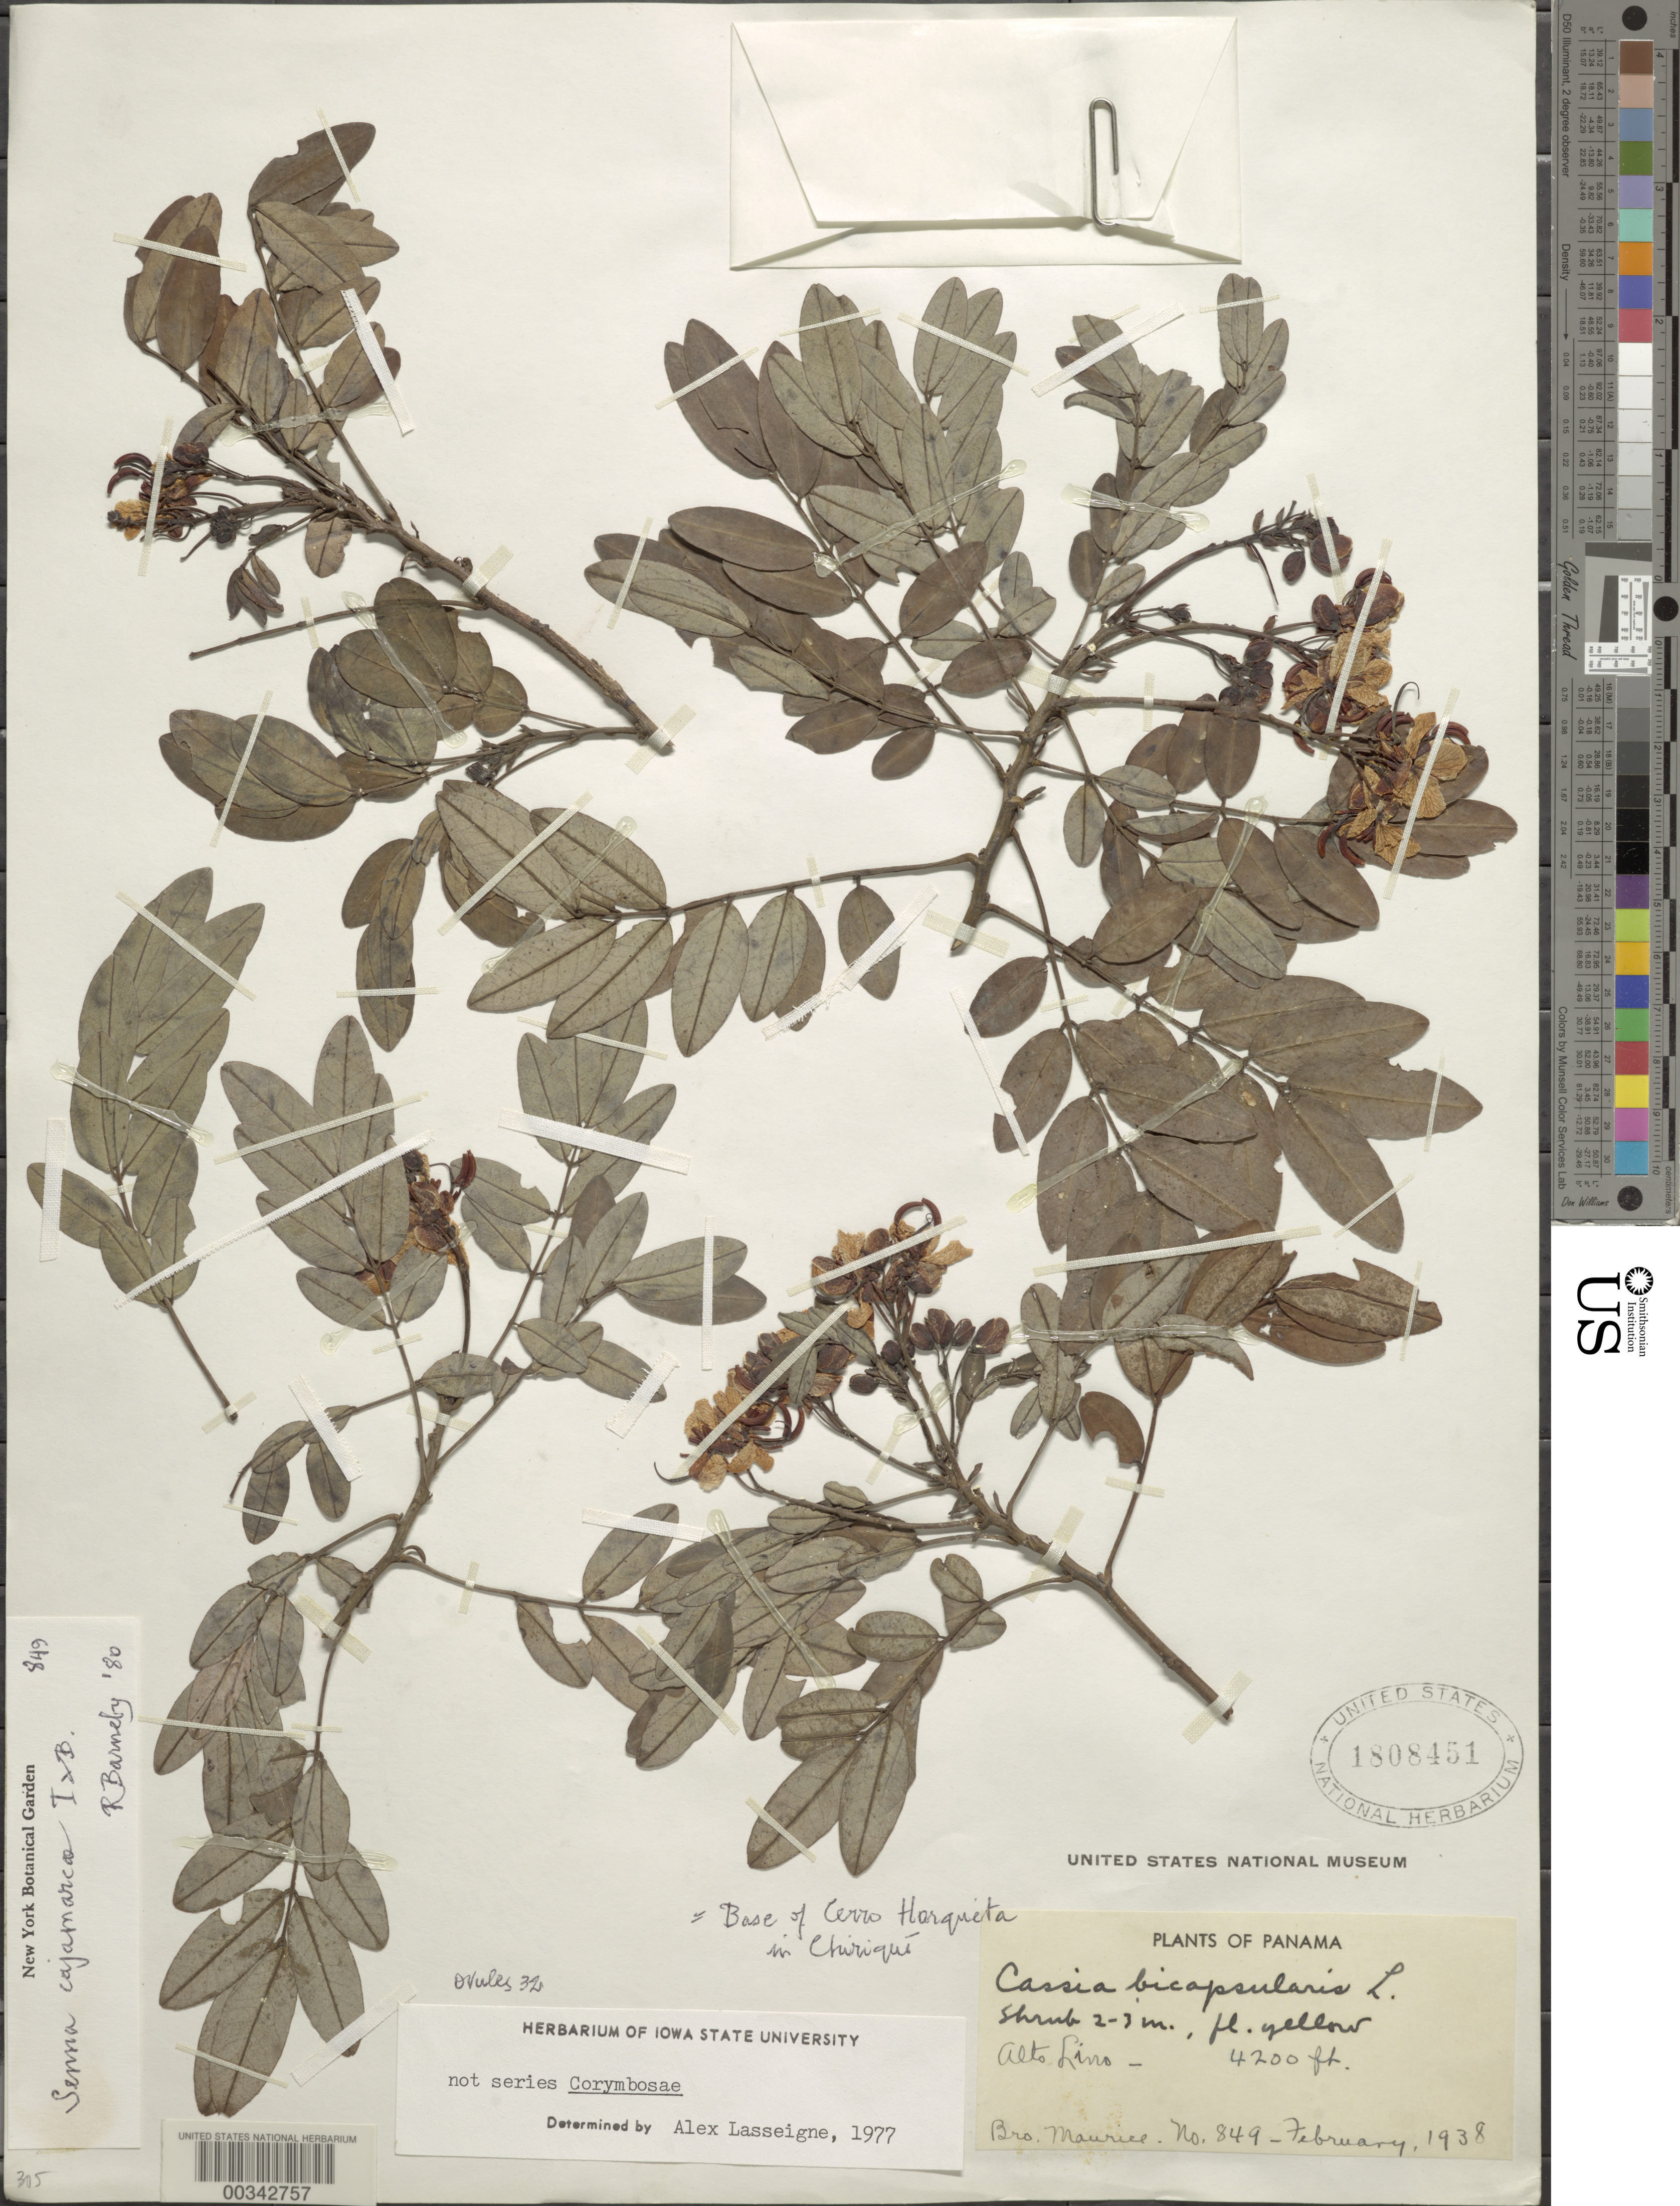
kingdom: Plantae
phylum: Tracheophyta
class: Magnoliopsida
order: Fabales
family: Fabaceae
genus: Senna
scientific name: Senna bicapsularis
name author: (L.) Roxb.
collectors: B. Maurice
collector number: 849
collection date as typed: Feb 1938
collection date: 1938-02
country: Panama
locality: Alto Lino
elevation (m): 1280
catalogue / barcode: US 1808451